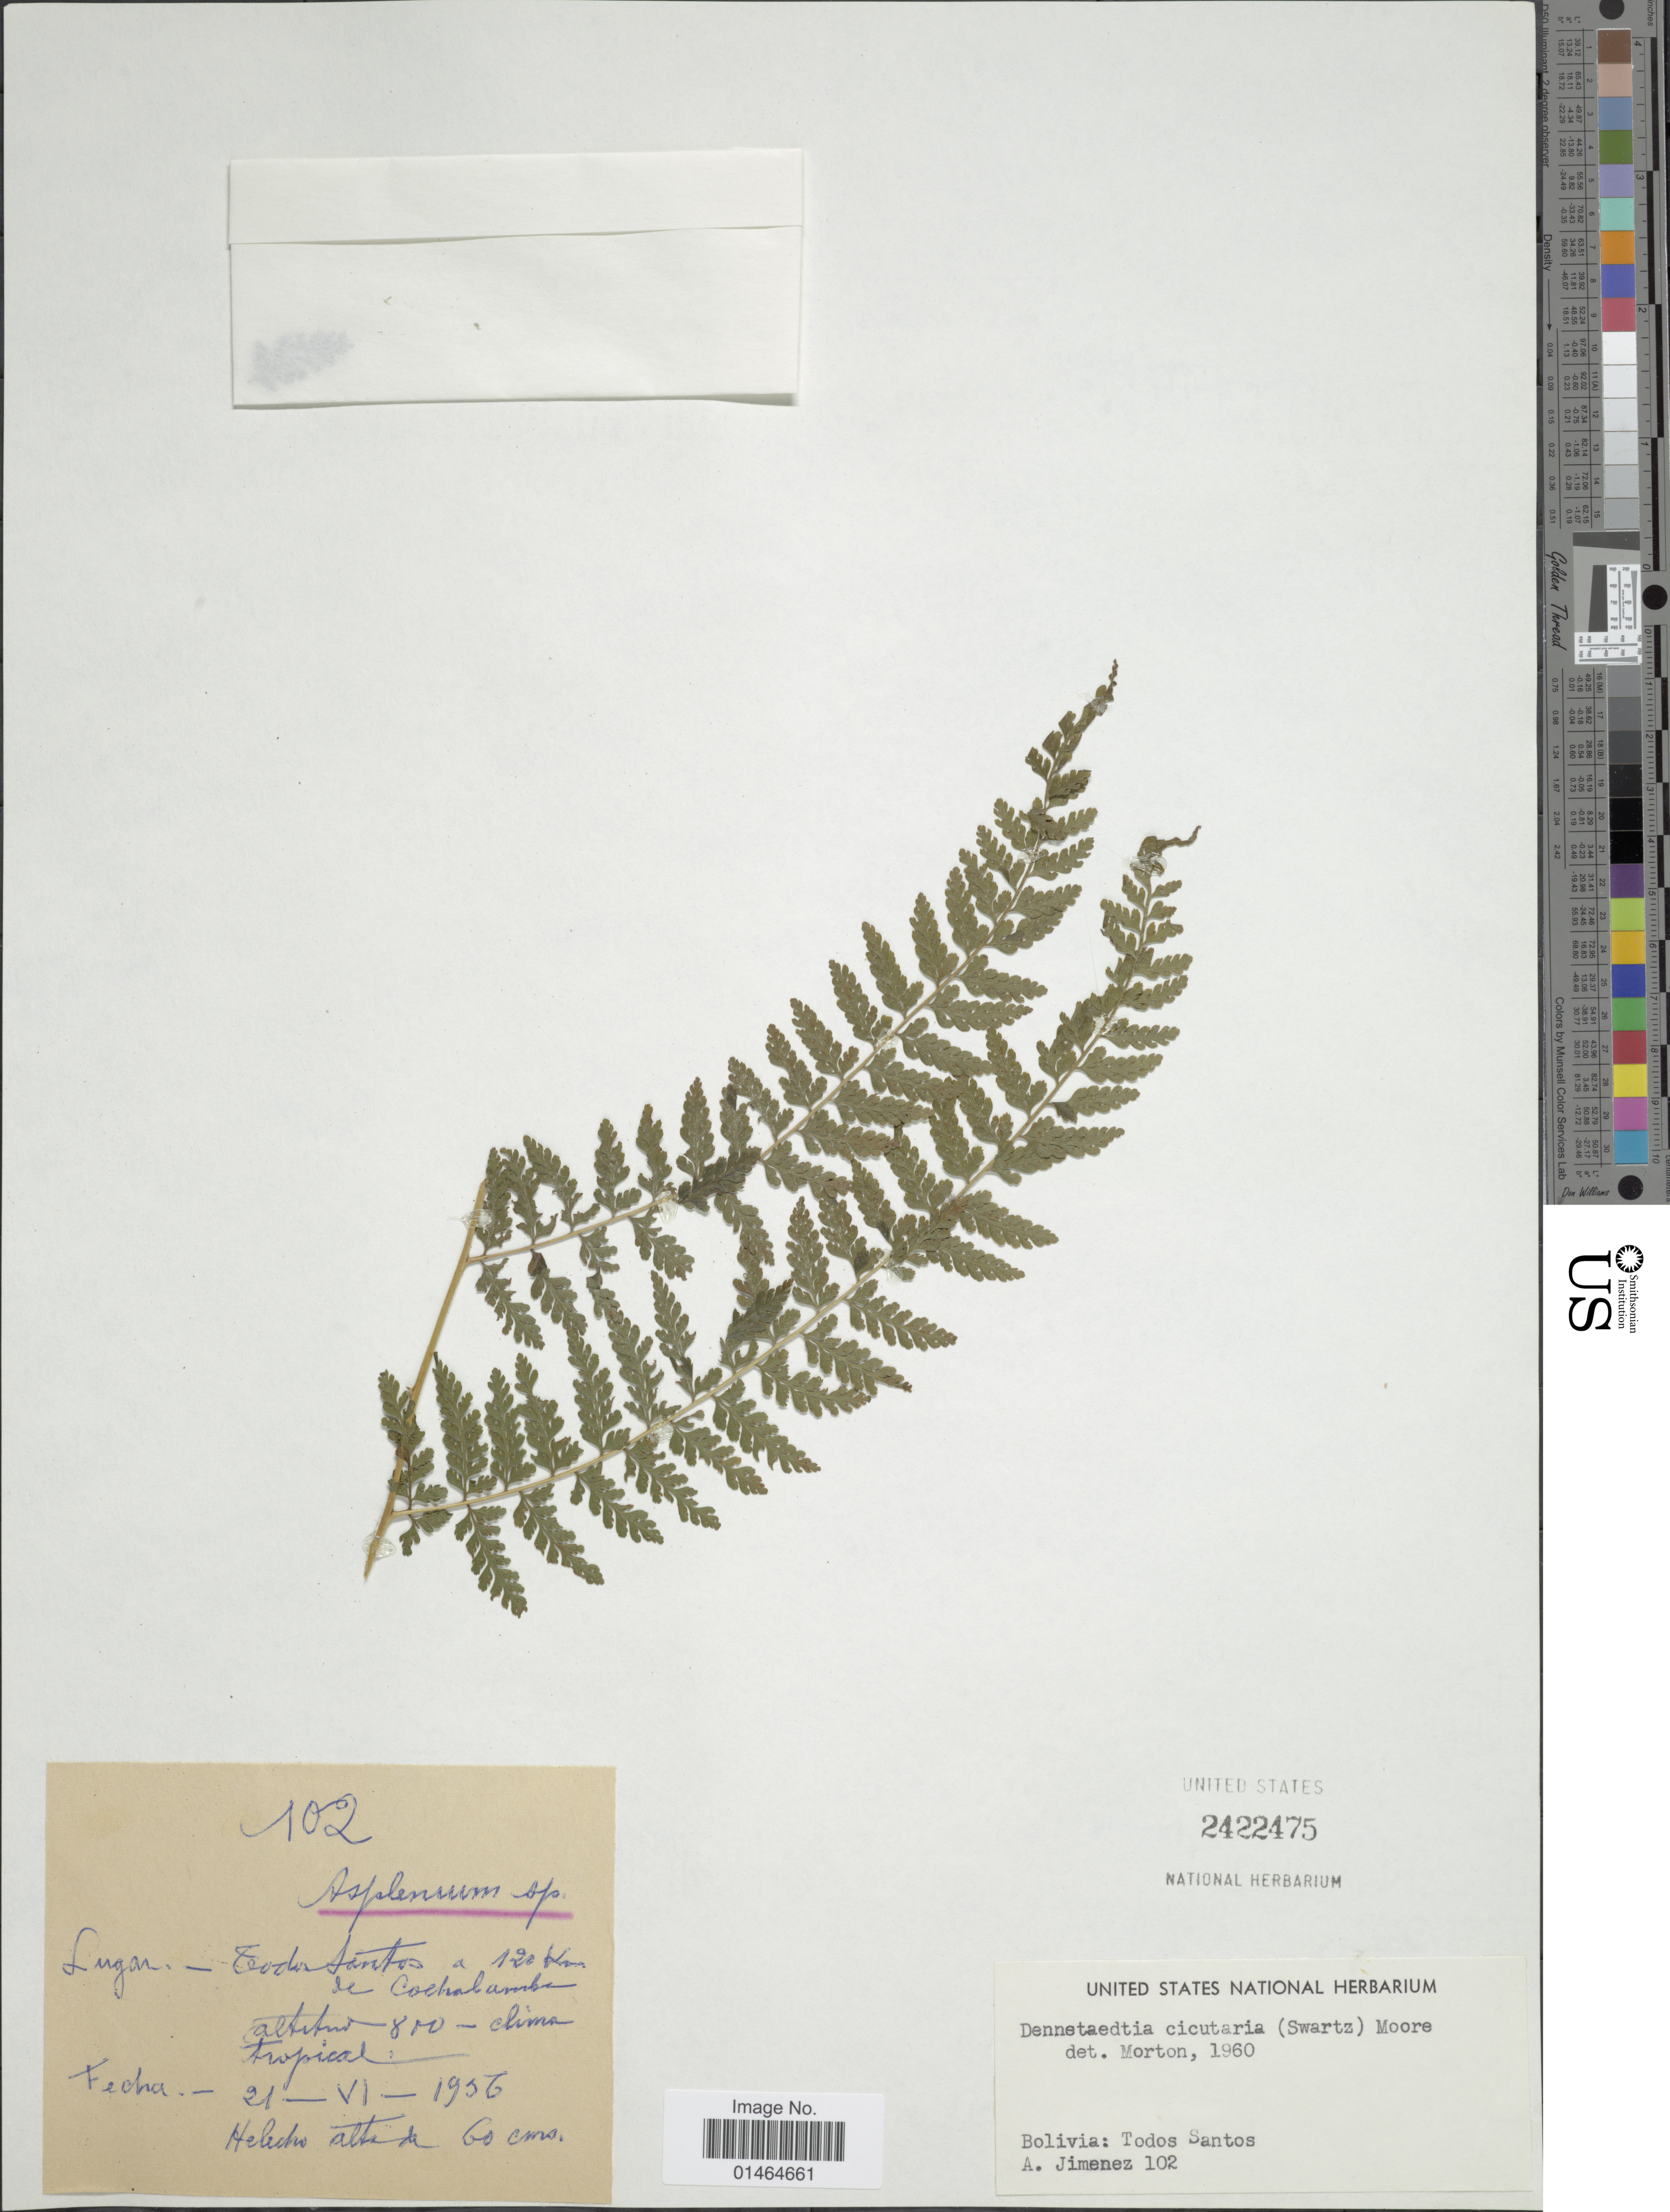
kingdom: Plantae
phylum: Tracheophyta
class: Polypodiopsida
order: Polypodiales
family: Dennstaedtiaceae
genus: Dennstaedtia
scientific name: Dennstaedtia cicutaria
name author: (Sw.) T. Moore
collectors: A. Jimenez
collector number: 102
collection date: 1956-06-21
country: Bolivia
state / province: Cochabamba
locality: Todos Santos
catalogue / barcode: US 2422475